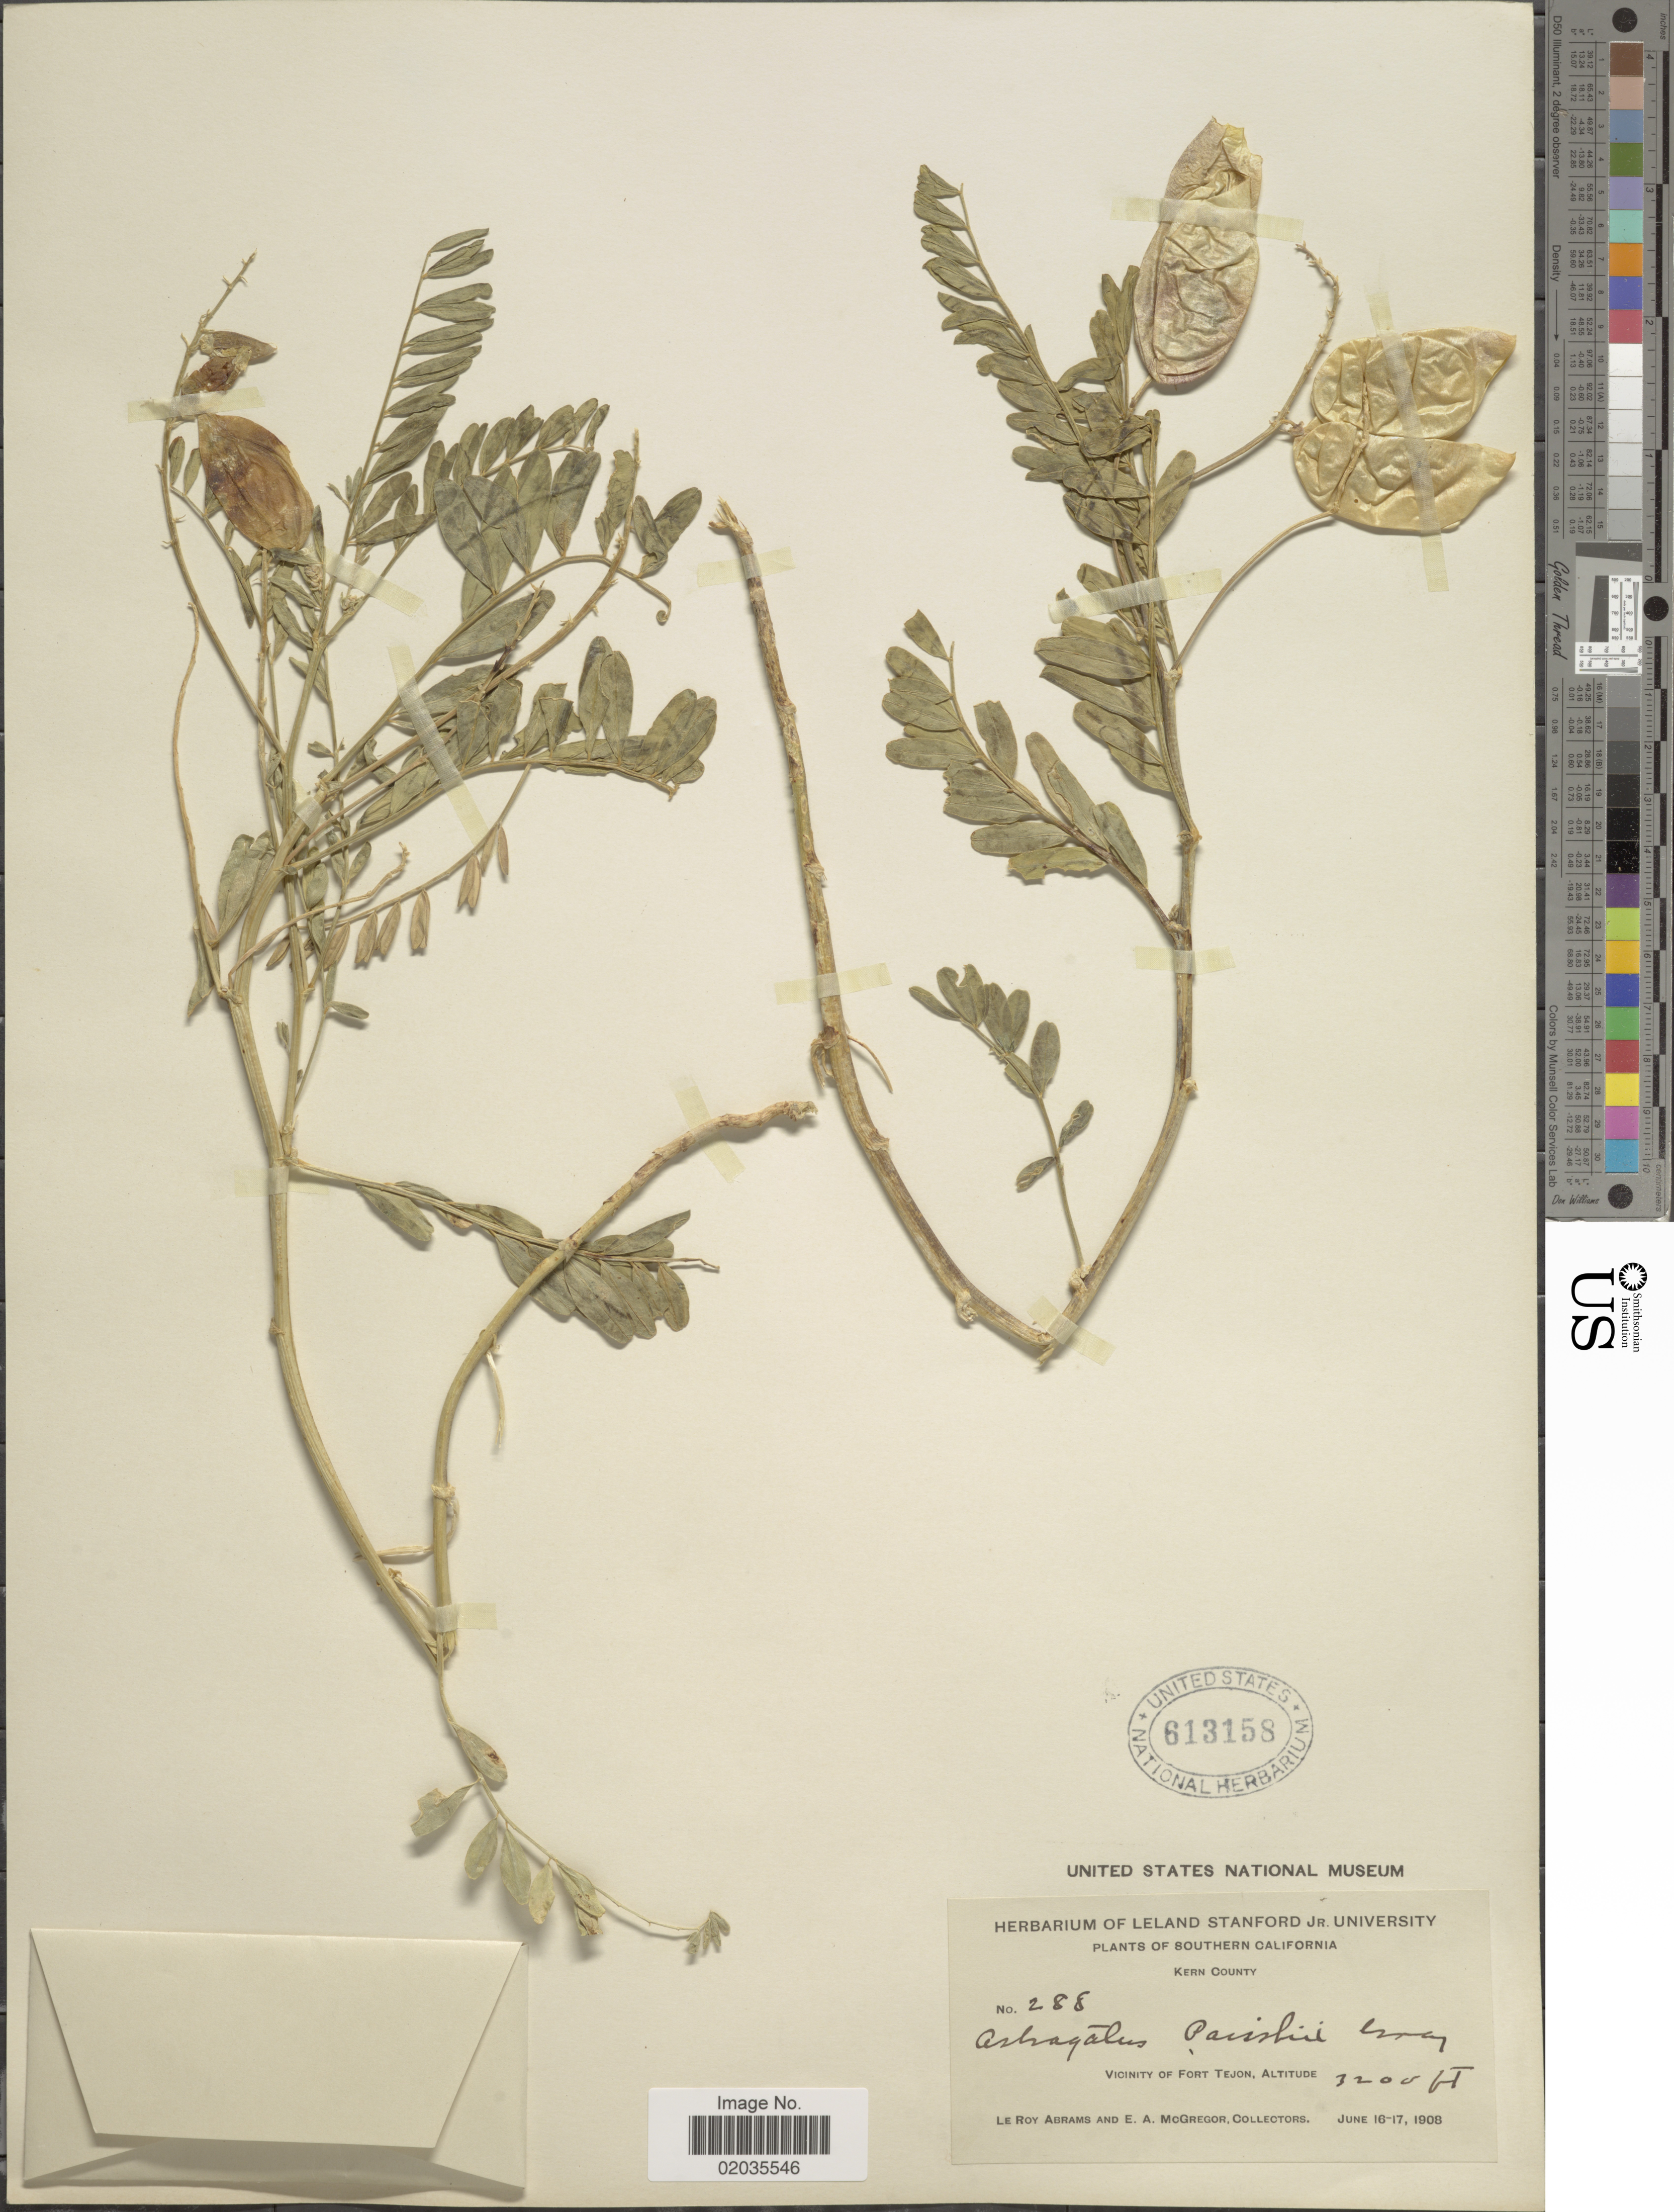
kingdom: Plantae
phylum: Tracheophyta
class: Magnoliopsida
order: Fabales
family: Fabaceae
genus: Astragalus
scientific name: Astragalus vallicola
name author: Gontsch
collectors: L. Abrams & E. A. McGregor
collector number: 288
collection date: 1908-06-16/1908-06-17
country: United States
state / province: California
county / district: Kern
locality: Southern California. Kern County. Vicinity of Fort Tejon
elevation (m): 975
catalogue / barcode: US 613158